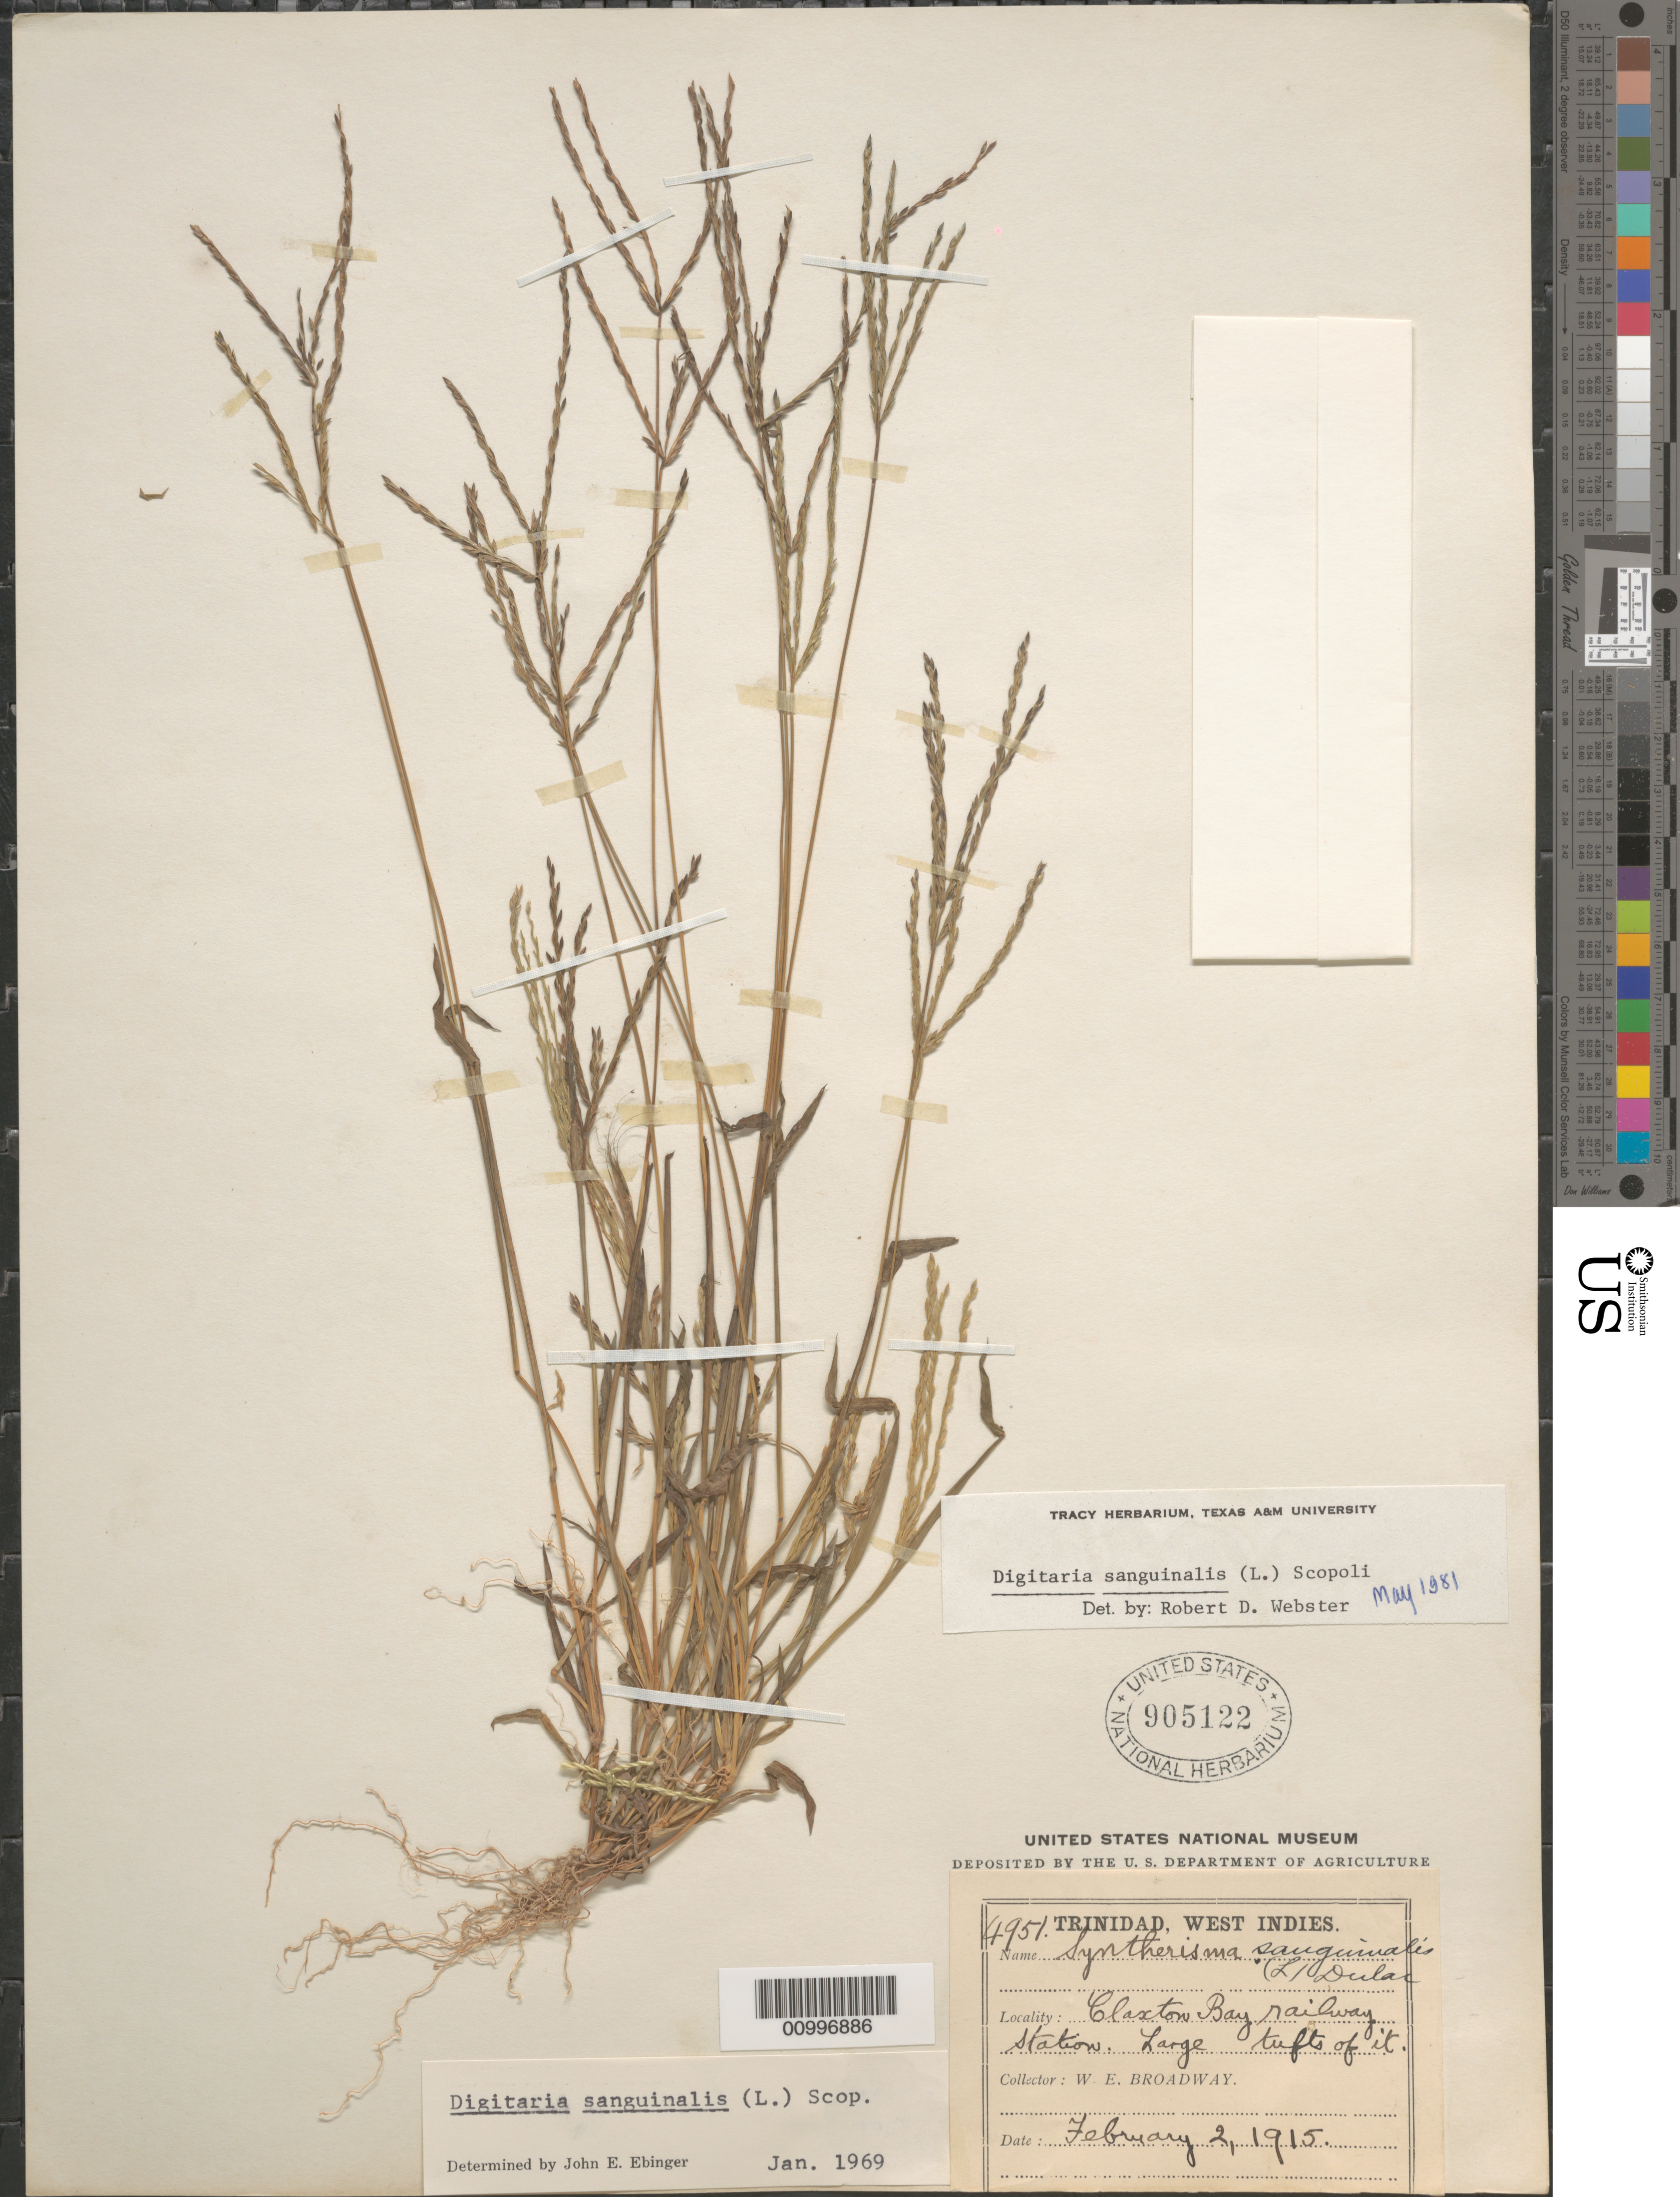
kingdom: Plantae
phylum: Tracheophyta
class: Liliopsida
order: Poales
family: Poaceae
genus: Digitaria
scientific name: Digitaria ciliaris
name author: (Retz.) Koeler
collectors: W. E. Broadway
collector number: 4951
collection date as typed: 02 Feb 1915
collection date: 1915-02-02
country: Trinidad and Tobago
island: Trinidad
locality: Claxton Bay Railway Station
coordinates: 0 N, 0 E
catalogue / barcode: US 905122